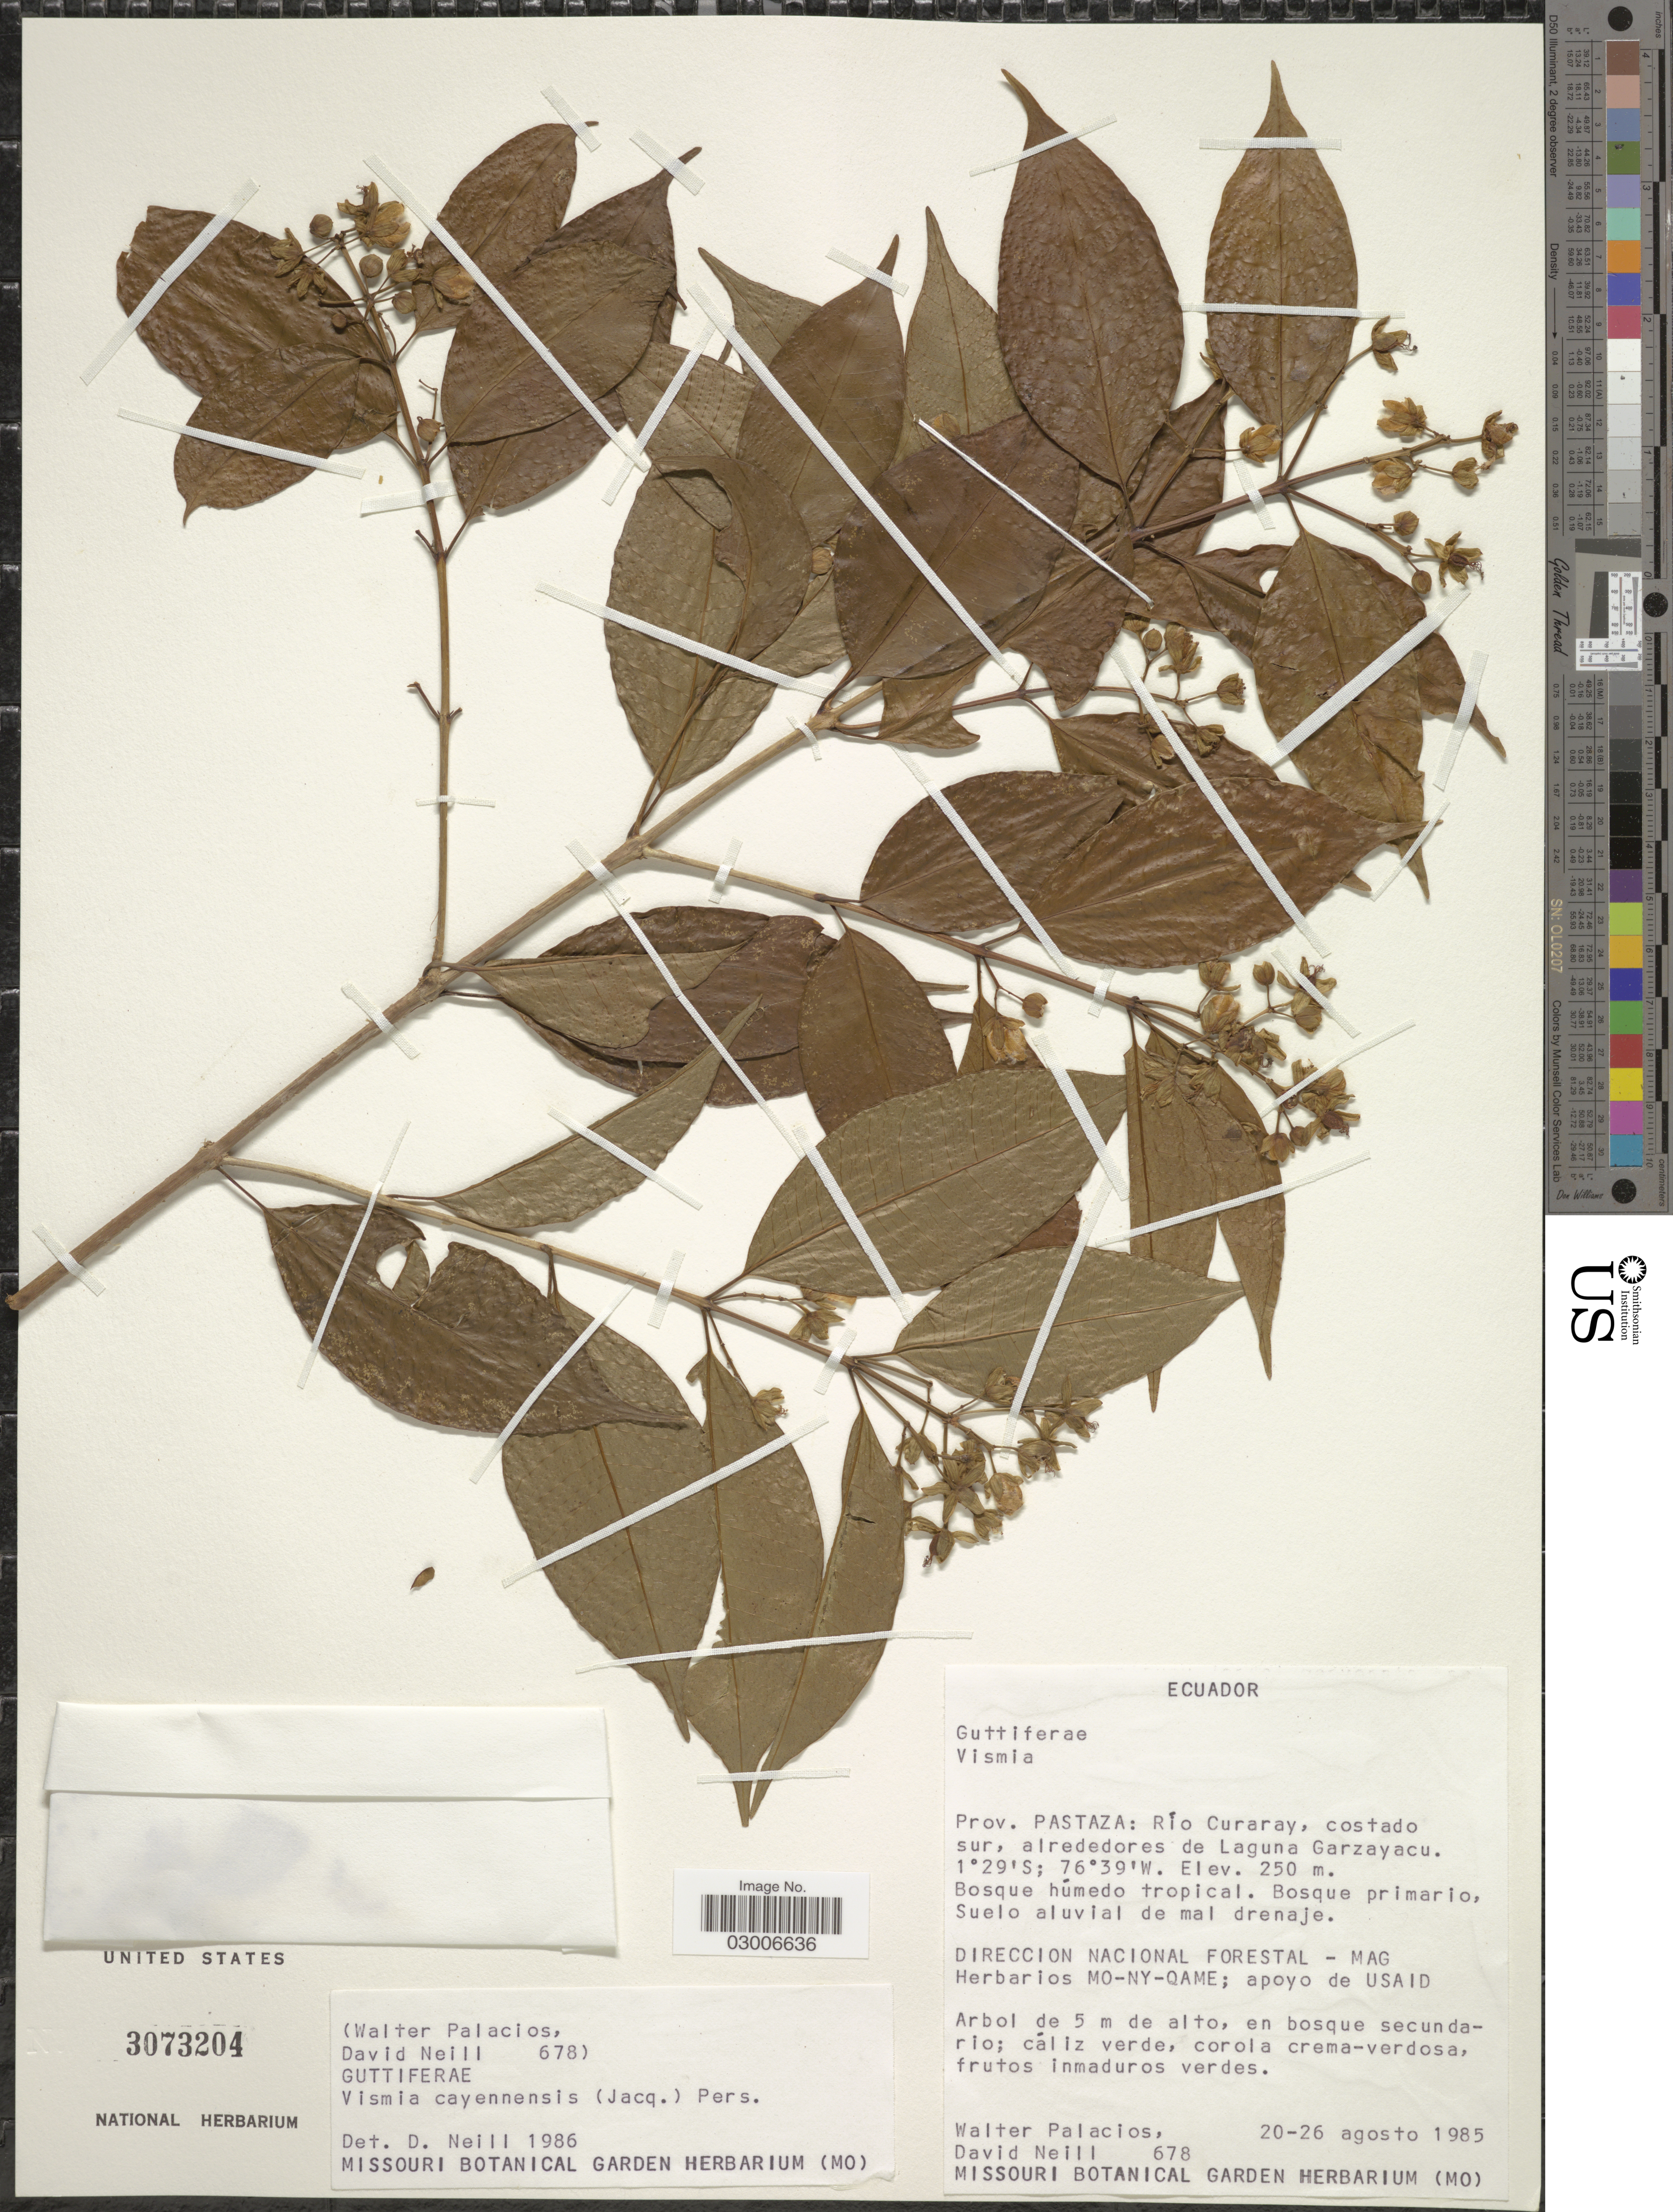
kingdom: Plantae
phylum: Tracheophyta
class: Magnoliopsida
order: Malpighiales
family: Hypericaceae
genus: Vismia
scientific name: Vismia cayennensis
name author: (Jacq.) Pers.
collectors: W. Palacios & D. Neill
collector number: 678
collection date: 1985-08-20/1985-08-26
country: Ecuador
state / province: Pastaza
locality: Rio Curaray, costado sur, alrededores de Laguna Garzayacu.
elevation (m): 250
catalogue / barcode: US 3073204